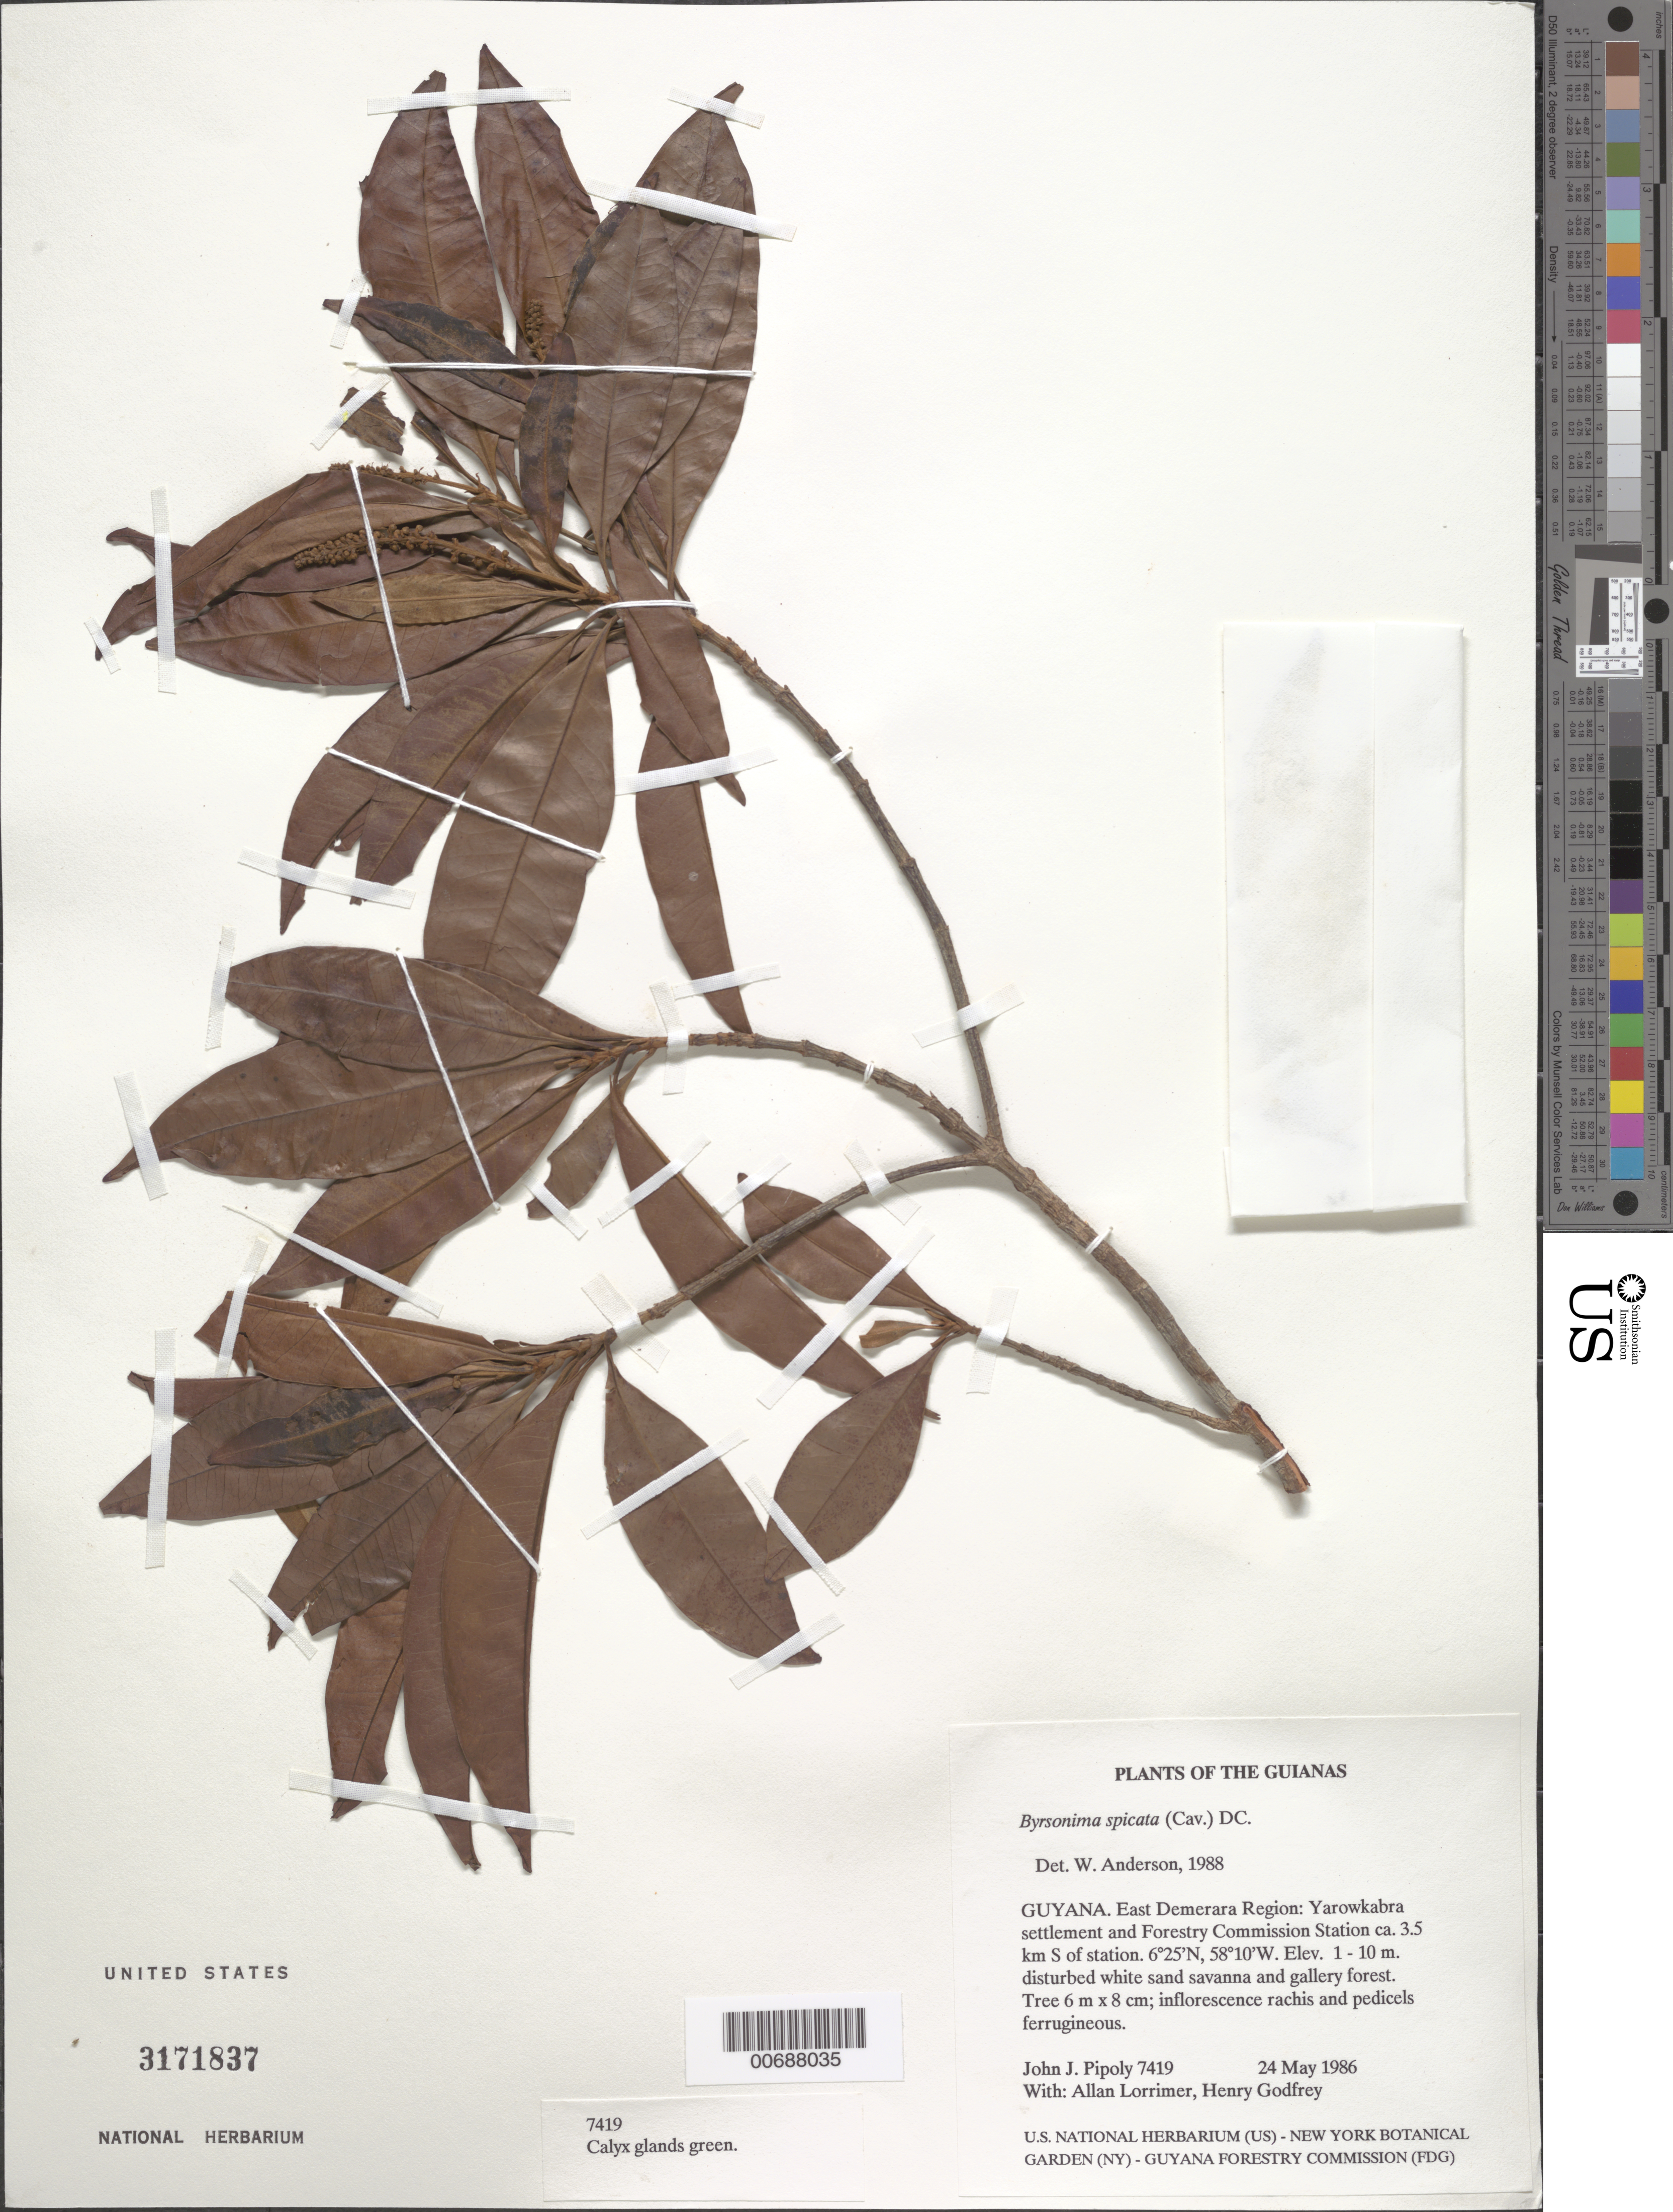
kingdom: Plantae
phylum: Tracheophyta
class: Magnoliopsida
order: Malpighiales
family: Malpighiaceae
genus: Byrsonima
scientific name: Byrsonima spicata (Cav.) DC.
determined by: Anderson, W. R., (MICH), University of Michigan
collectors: J. J. Pipoly, A. Lorrimer & H. Godfrey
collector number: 7419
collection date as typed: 24 May 1986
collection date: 1986-05-24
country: Guyana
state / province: Demerara-Mahaica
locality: Yarowkabra settlement and Forestry Commission Station ca. 3.5 km S of station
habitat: Disturbed white sand savanna and gallery forest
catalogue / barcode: US 3171837